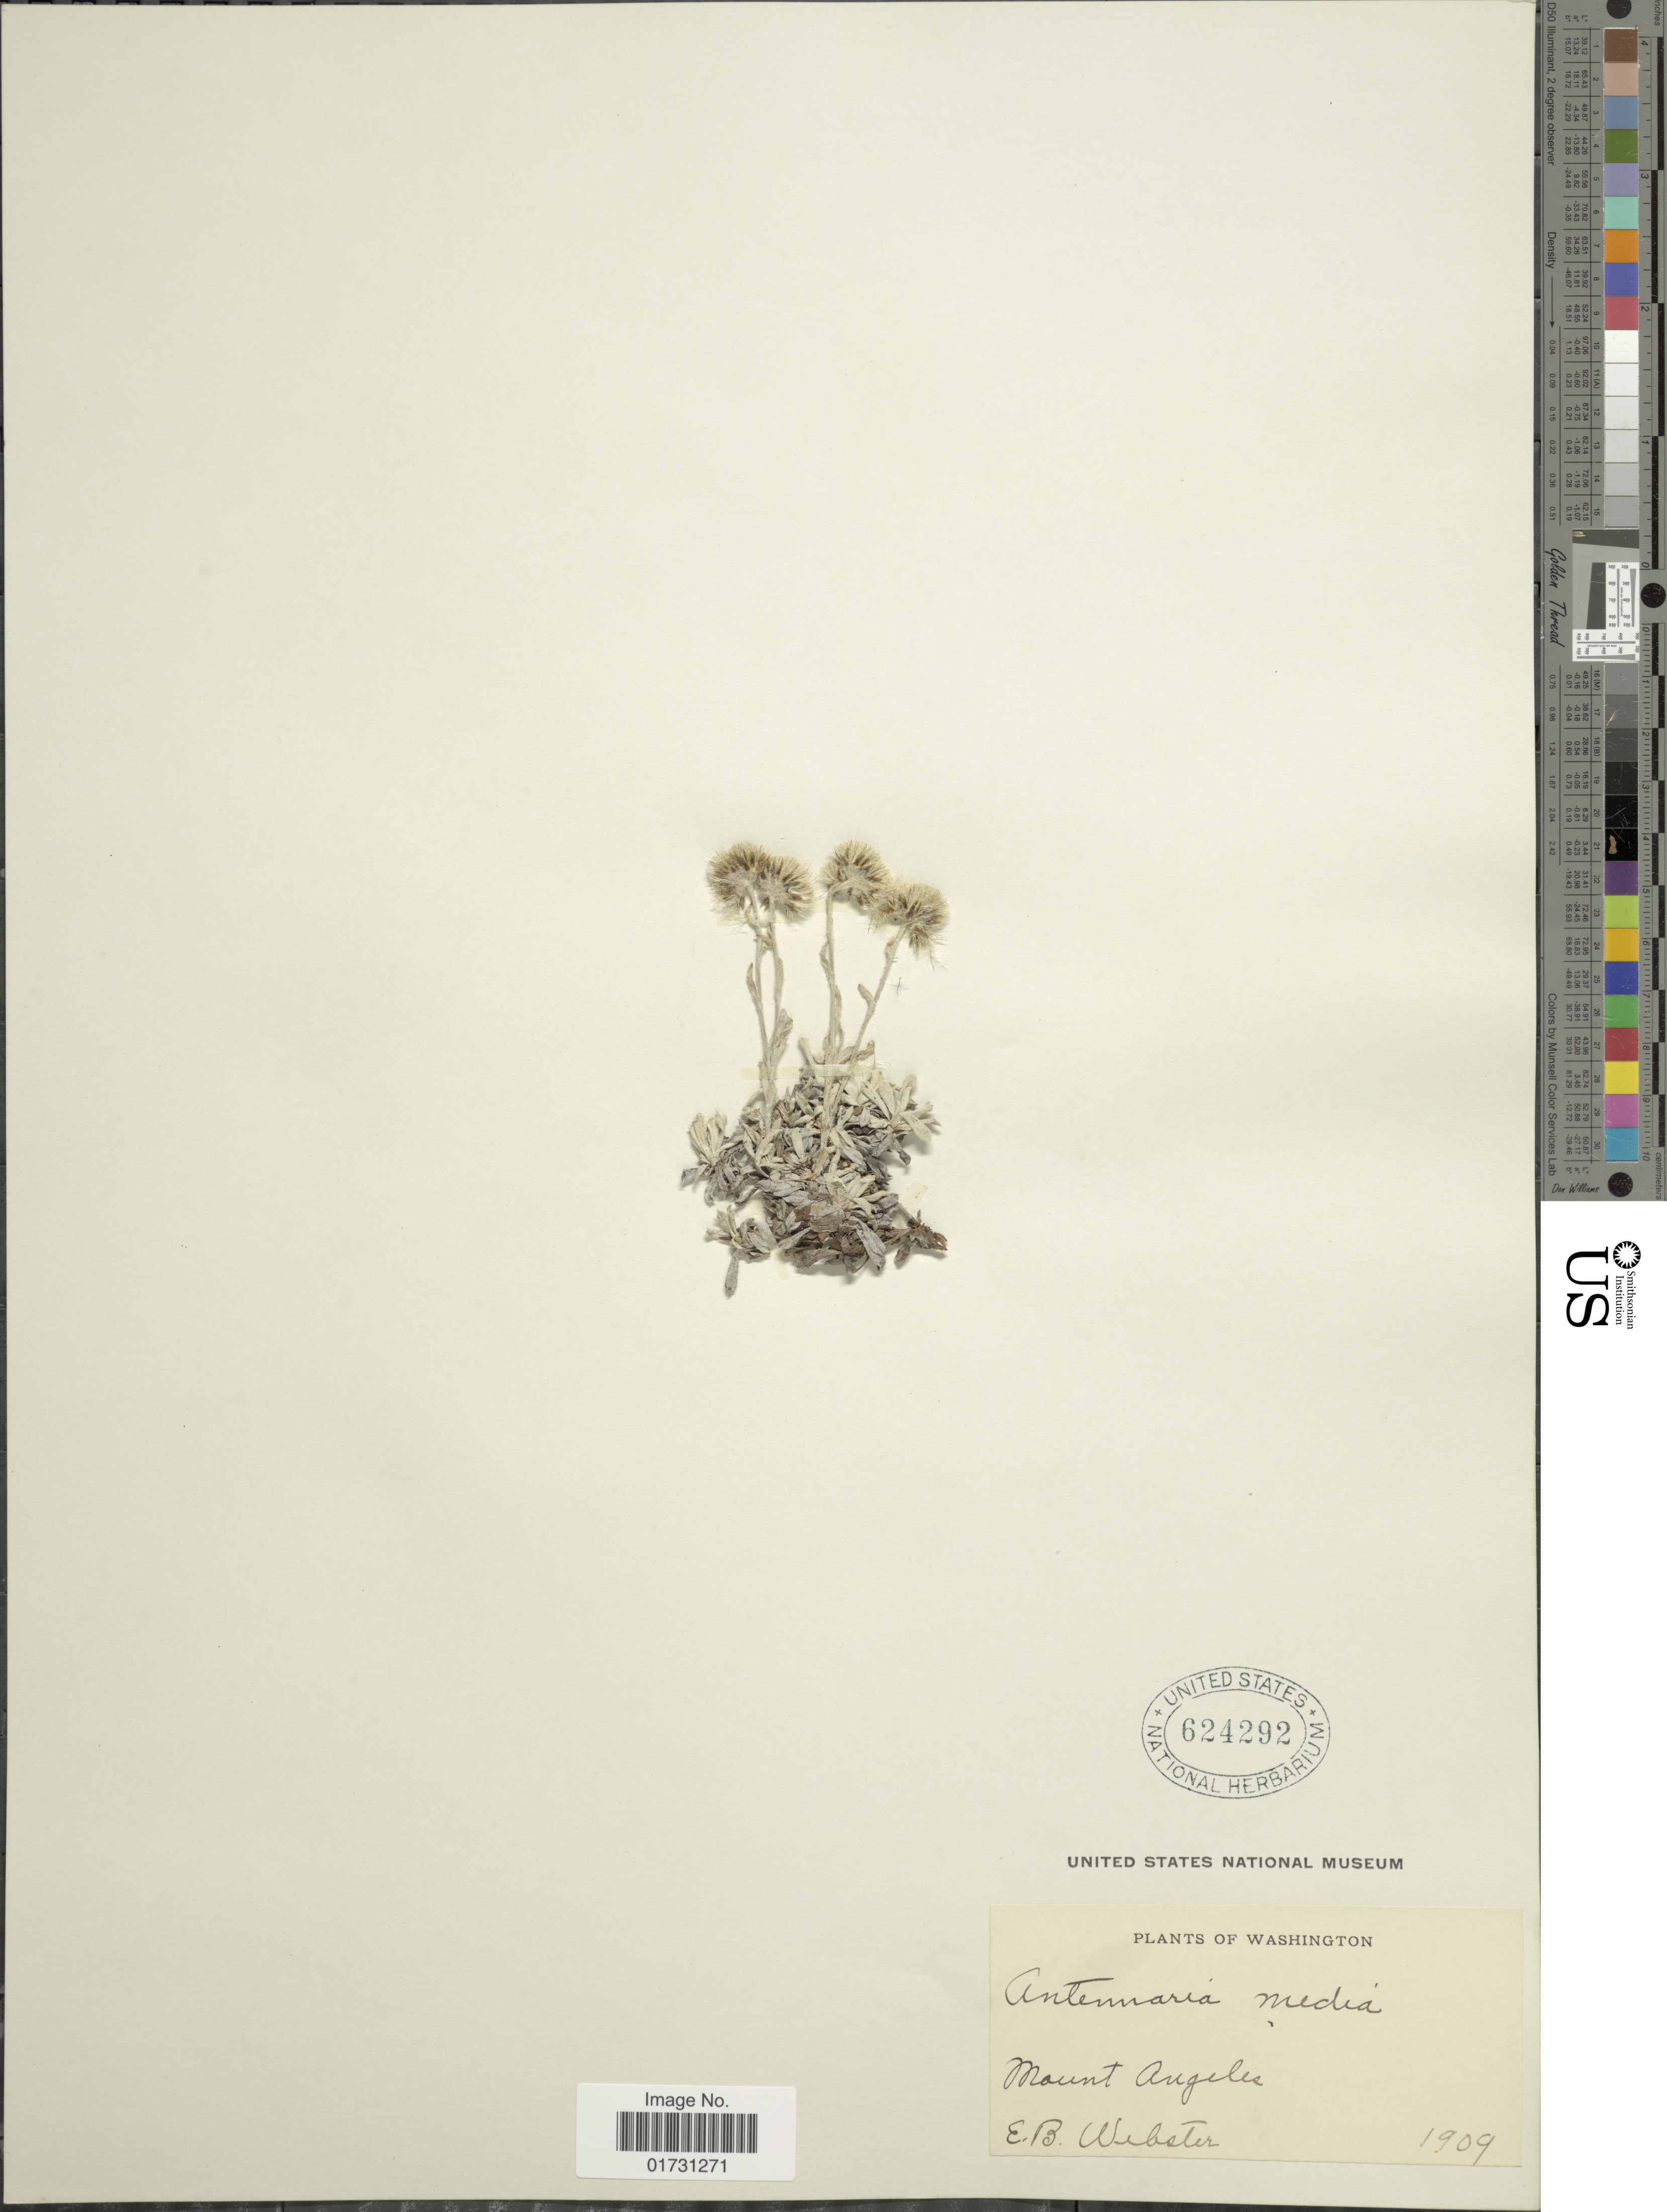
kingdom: Plantae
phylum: Tracheophyta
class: Magnoliopsida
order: Asterales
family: Asteraceae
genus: Antennaria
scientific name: Antennaria media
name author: Greene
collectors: E. B. Webster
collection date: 1909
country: United States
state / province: Washington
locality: Mount Angeles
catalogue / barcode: US 624292